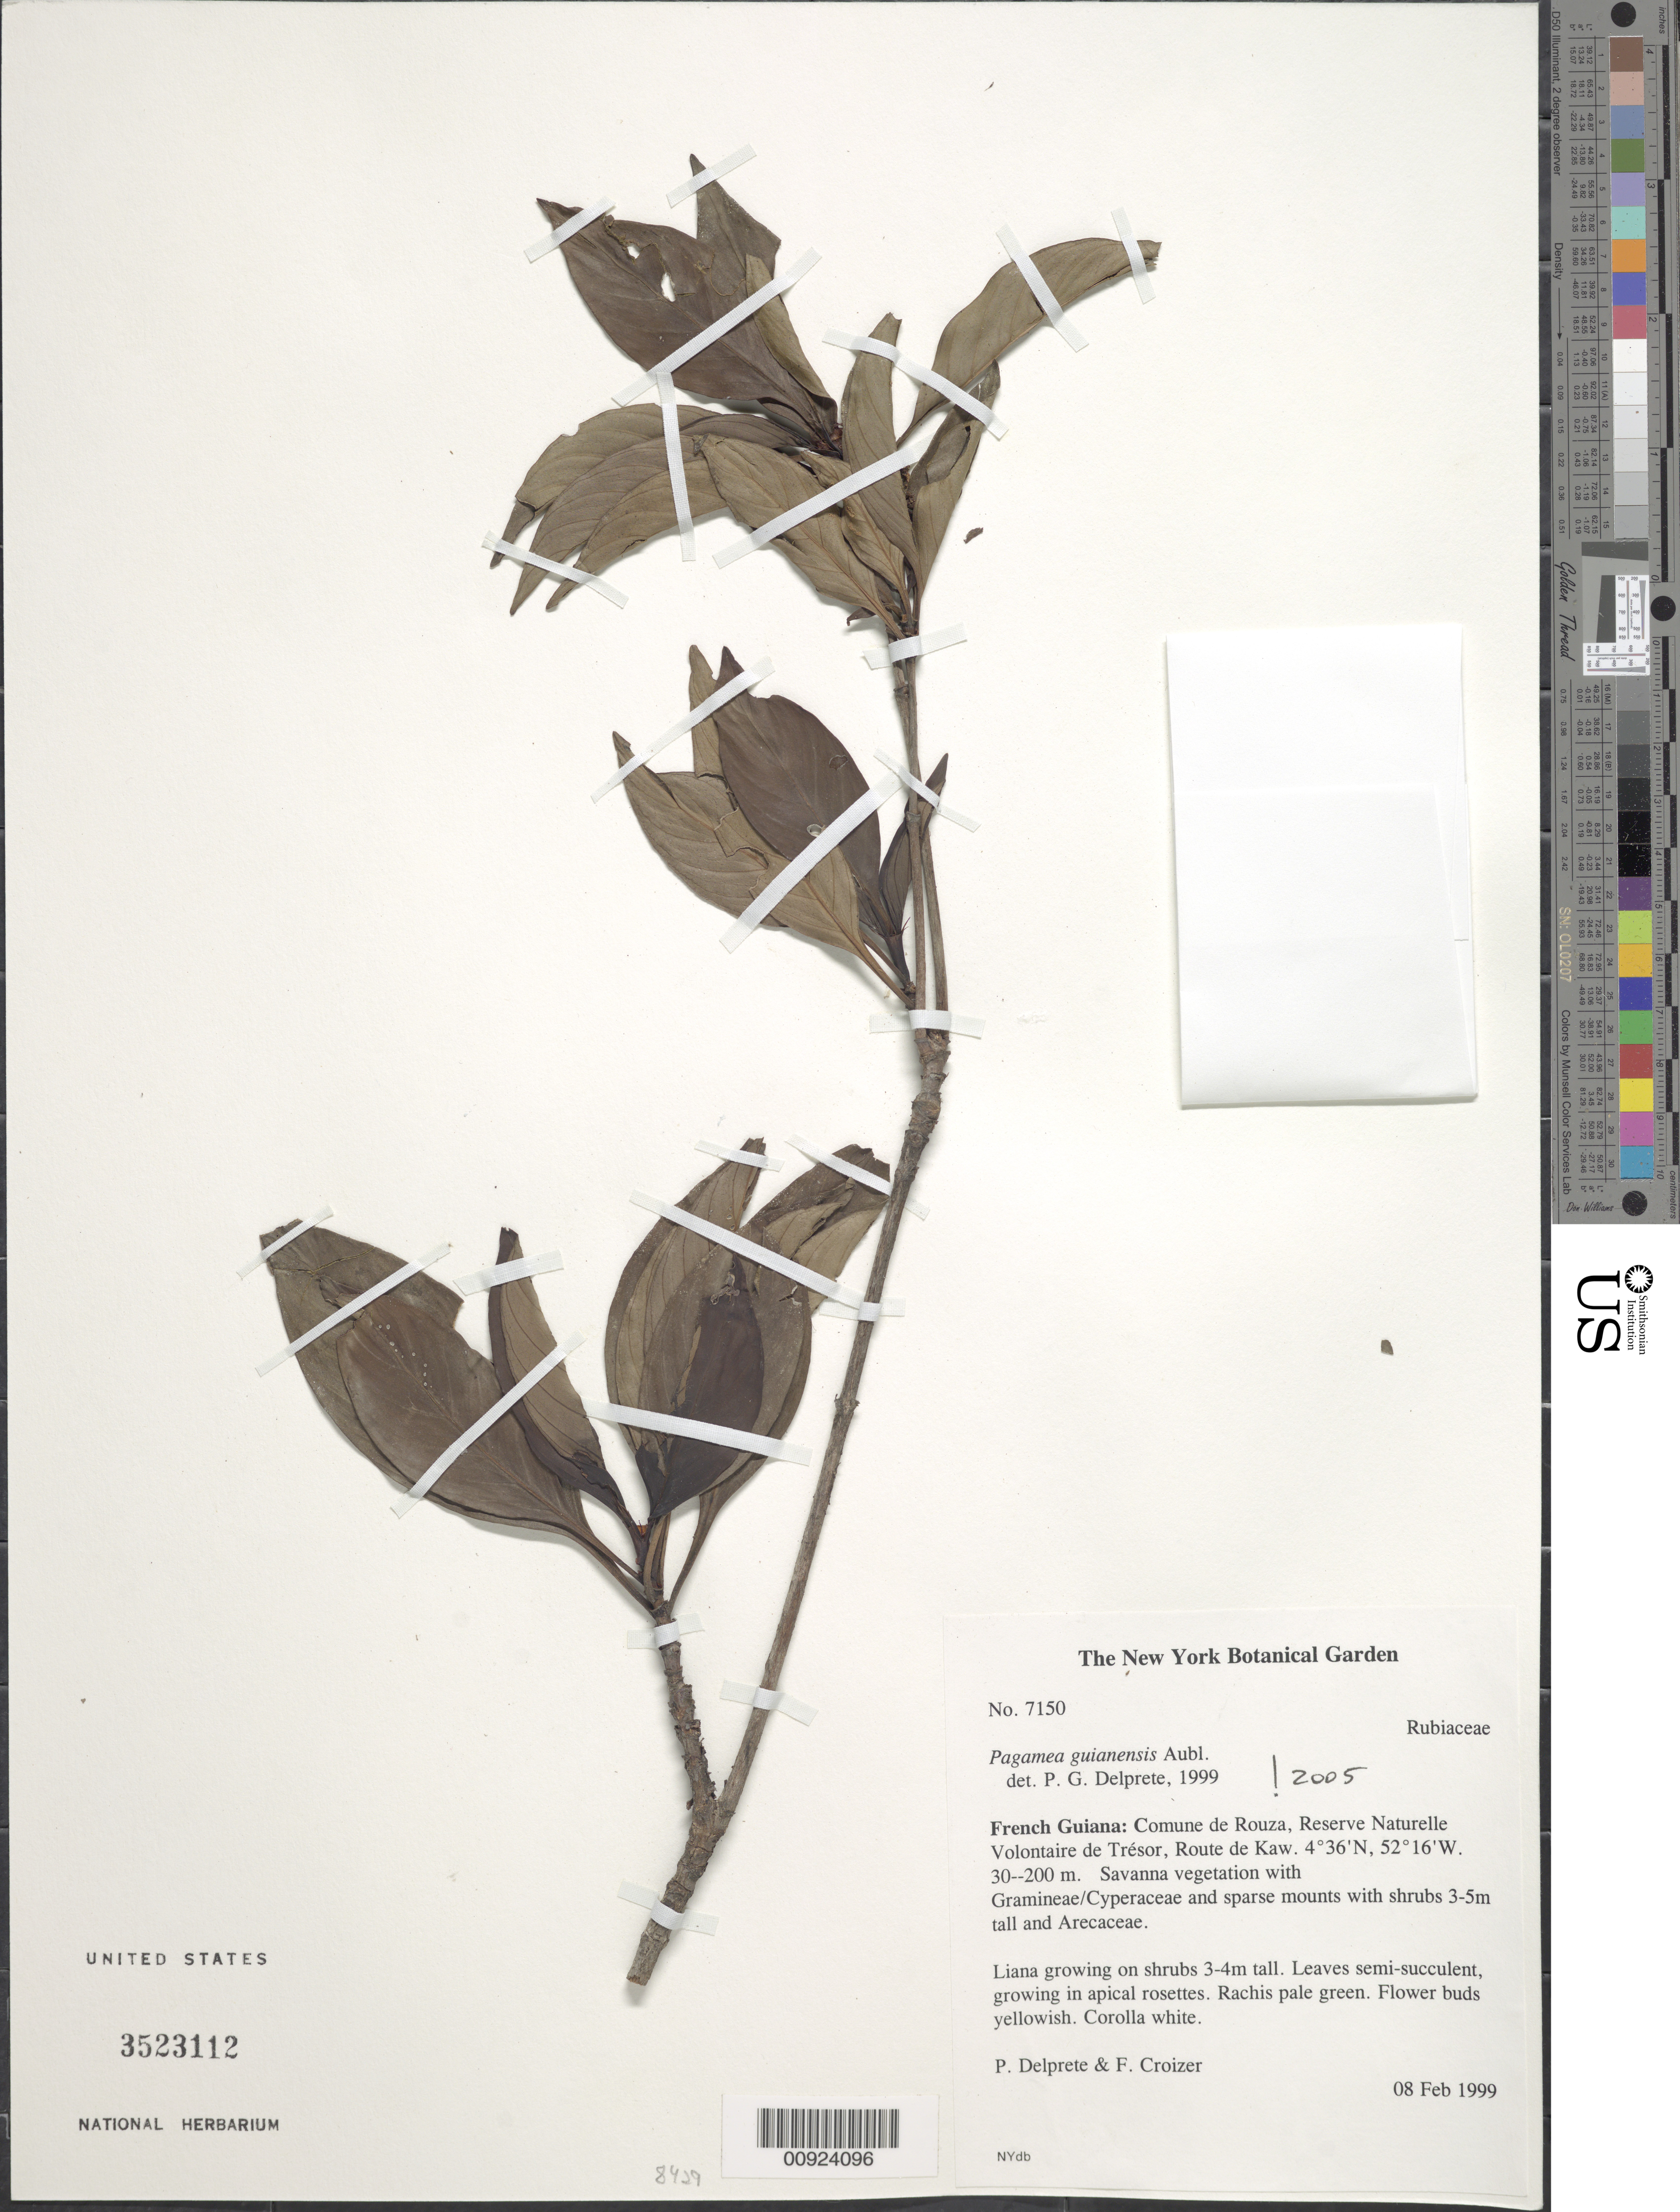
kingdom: Plantae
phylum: Tracheophyta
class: Magnoliopsida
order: Gentianales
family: Rubiaceae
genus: Pagamea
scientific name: Pagamea guianensis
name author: Aubl.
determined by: Delprete, P. G., Herb. de Guyane Cay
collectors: P. G. Delprete & F. Crozier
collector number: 7150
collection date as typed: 8-Feb-99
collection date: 1999-02-08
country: French Guiana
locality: Comune de Rouza, Reserve Naturelle Volontaire de Trésor, Route de Kaw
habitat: Savanna vegetation with Graminae/Cyperaceae and sparse mounts with shrubs 3-5m tall and Arecaceae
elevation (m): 30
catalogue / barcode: US 3523112